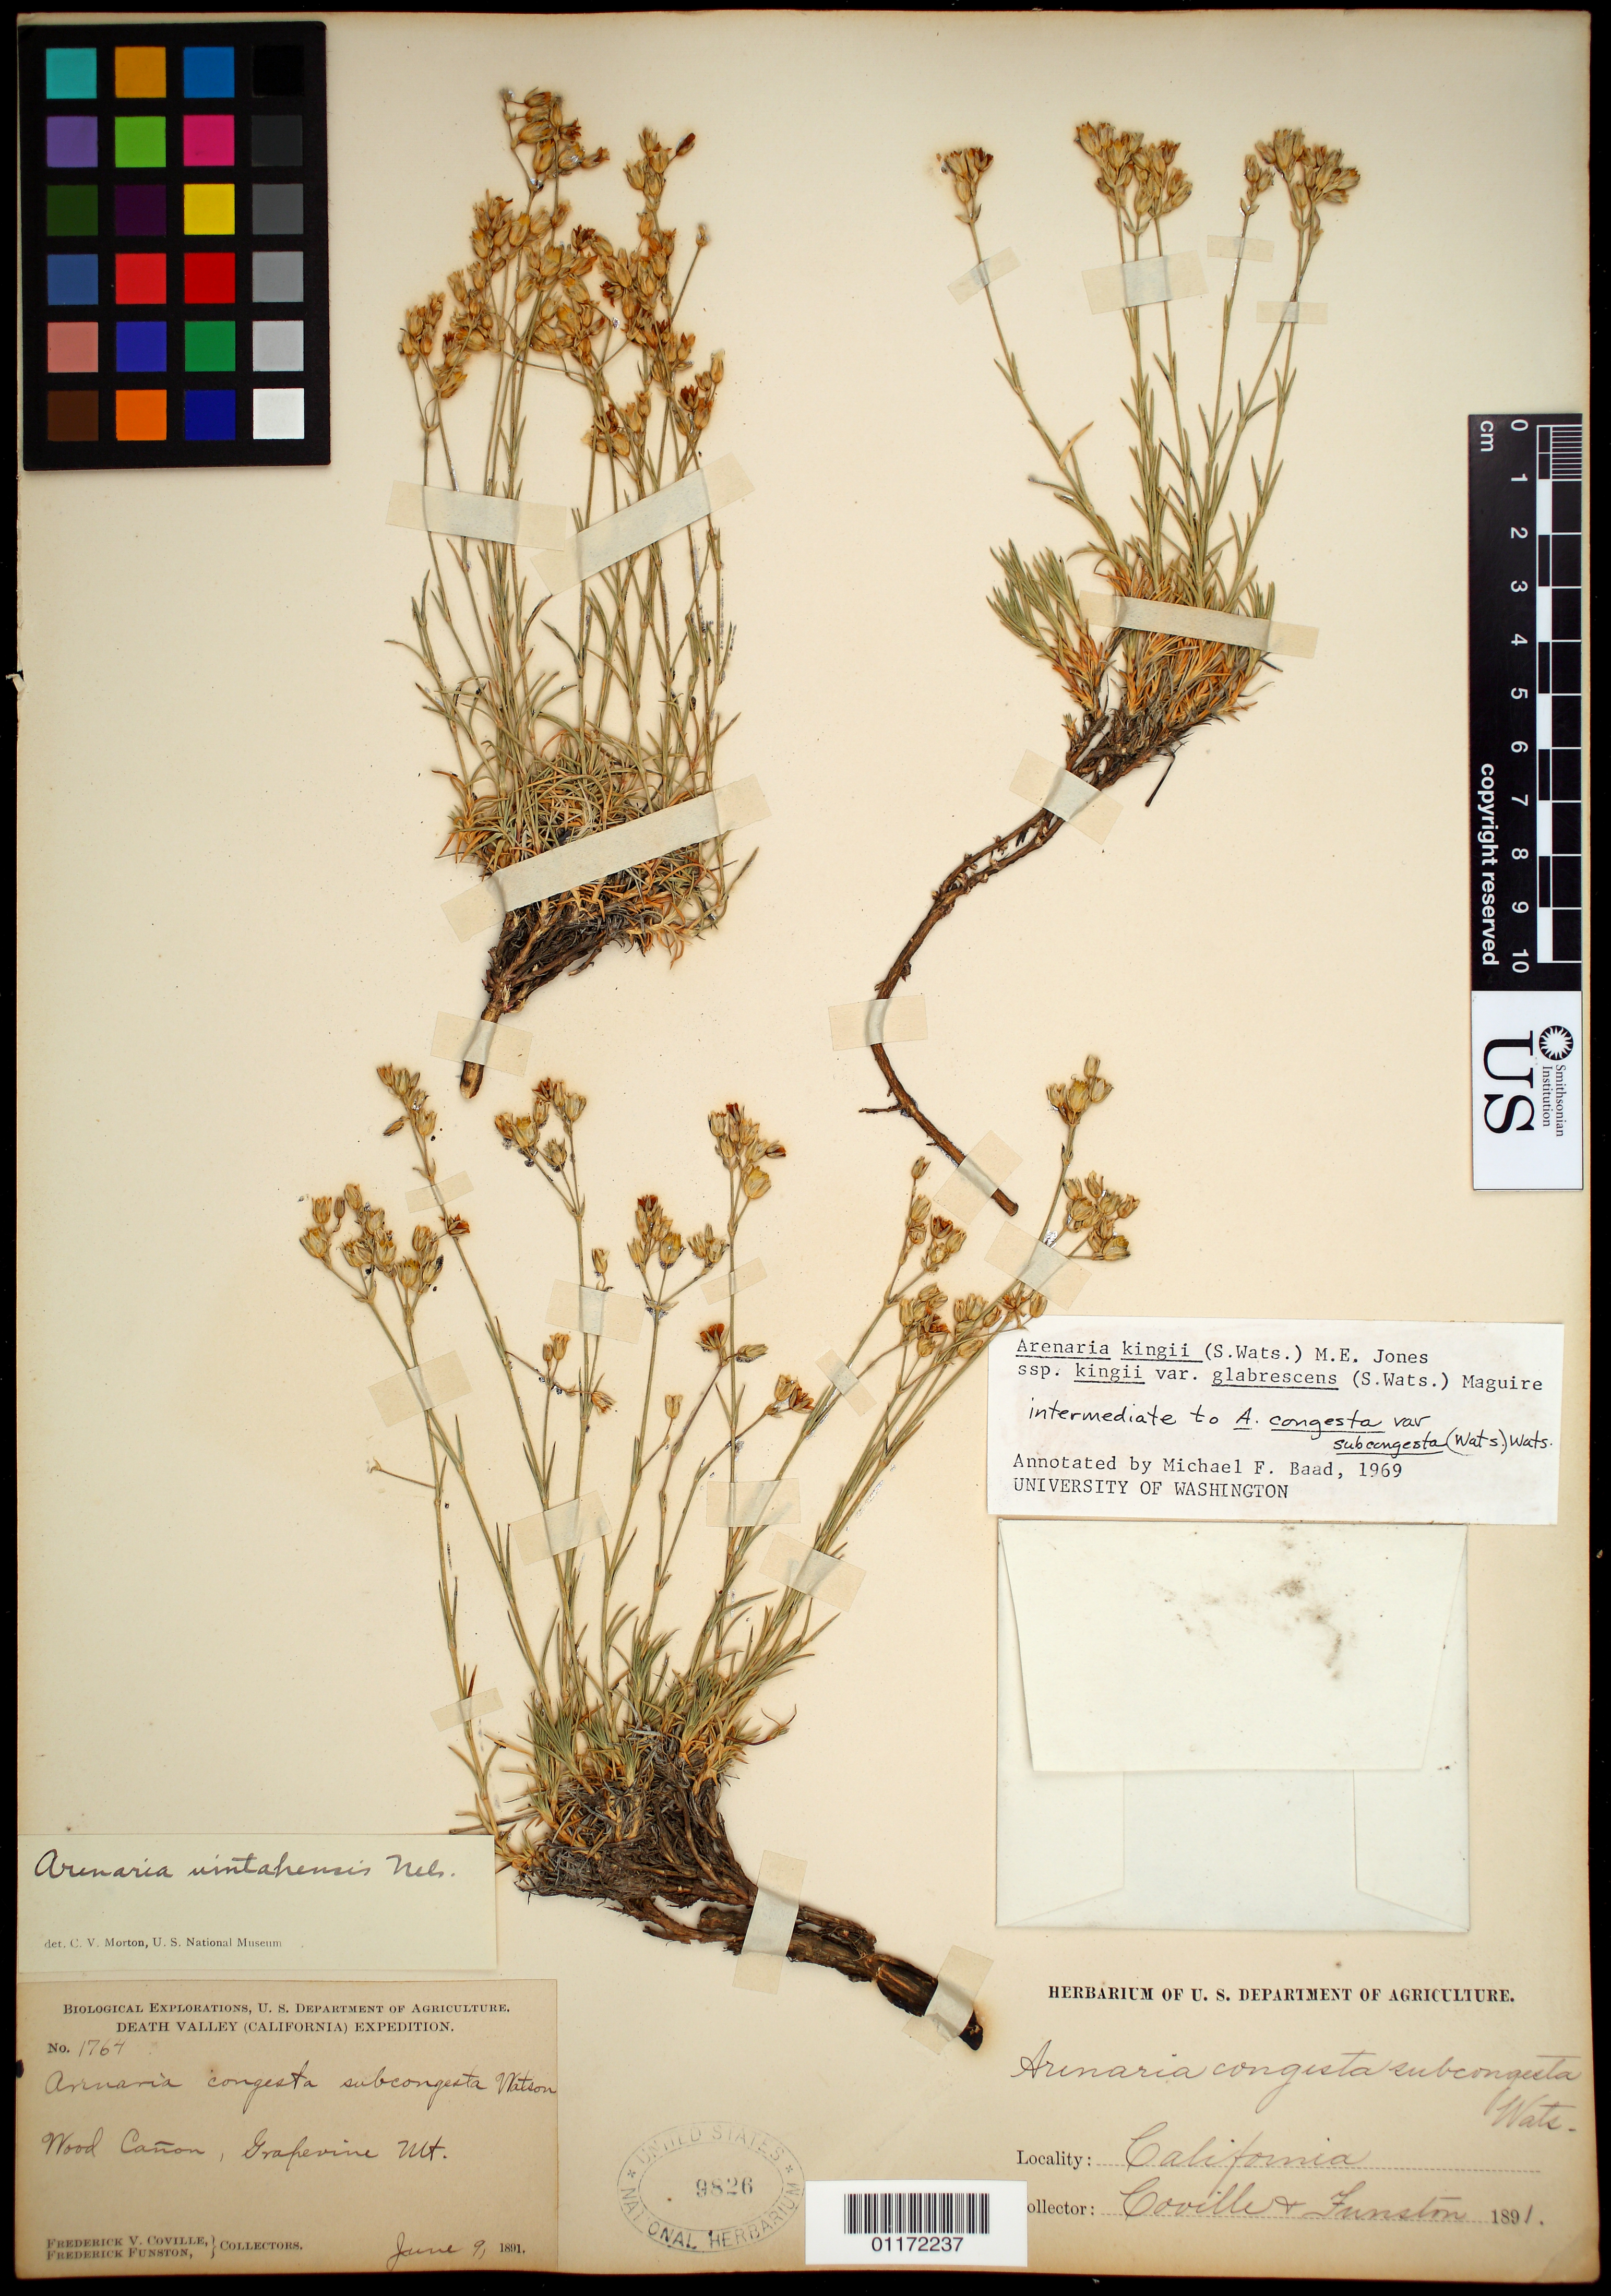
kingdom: Plantae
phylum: Tracheophyta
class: Magnoliopsida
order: Caryophyllales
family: Caryophyllaceae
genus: Eremogone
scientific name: Eremogone kingii var. glabrescens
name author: (S. Watson) Dorn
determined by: U.S. National Herbarium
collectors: F. V. Coville & F. Funston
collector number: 1764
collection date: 1891-06-09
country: United States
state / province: California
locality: Wood Canyon, Grapewine Mountain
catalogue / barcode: US 9826